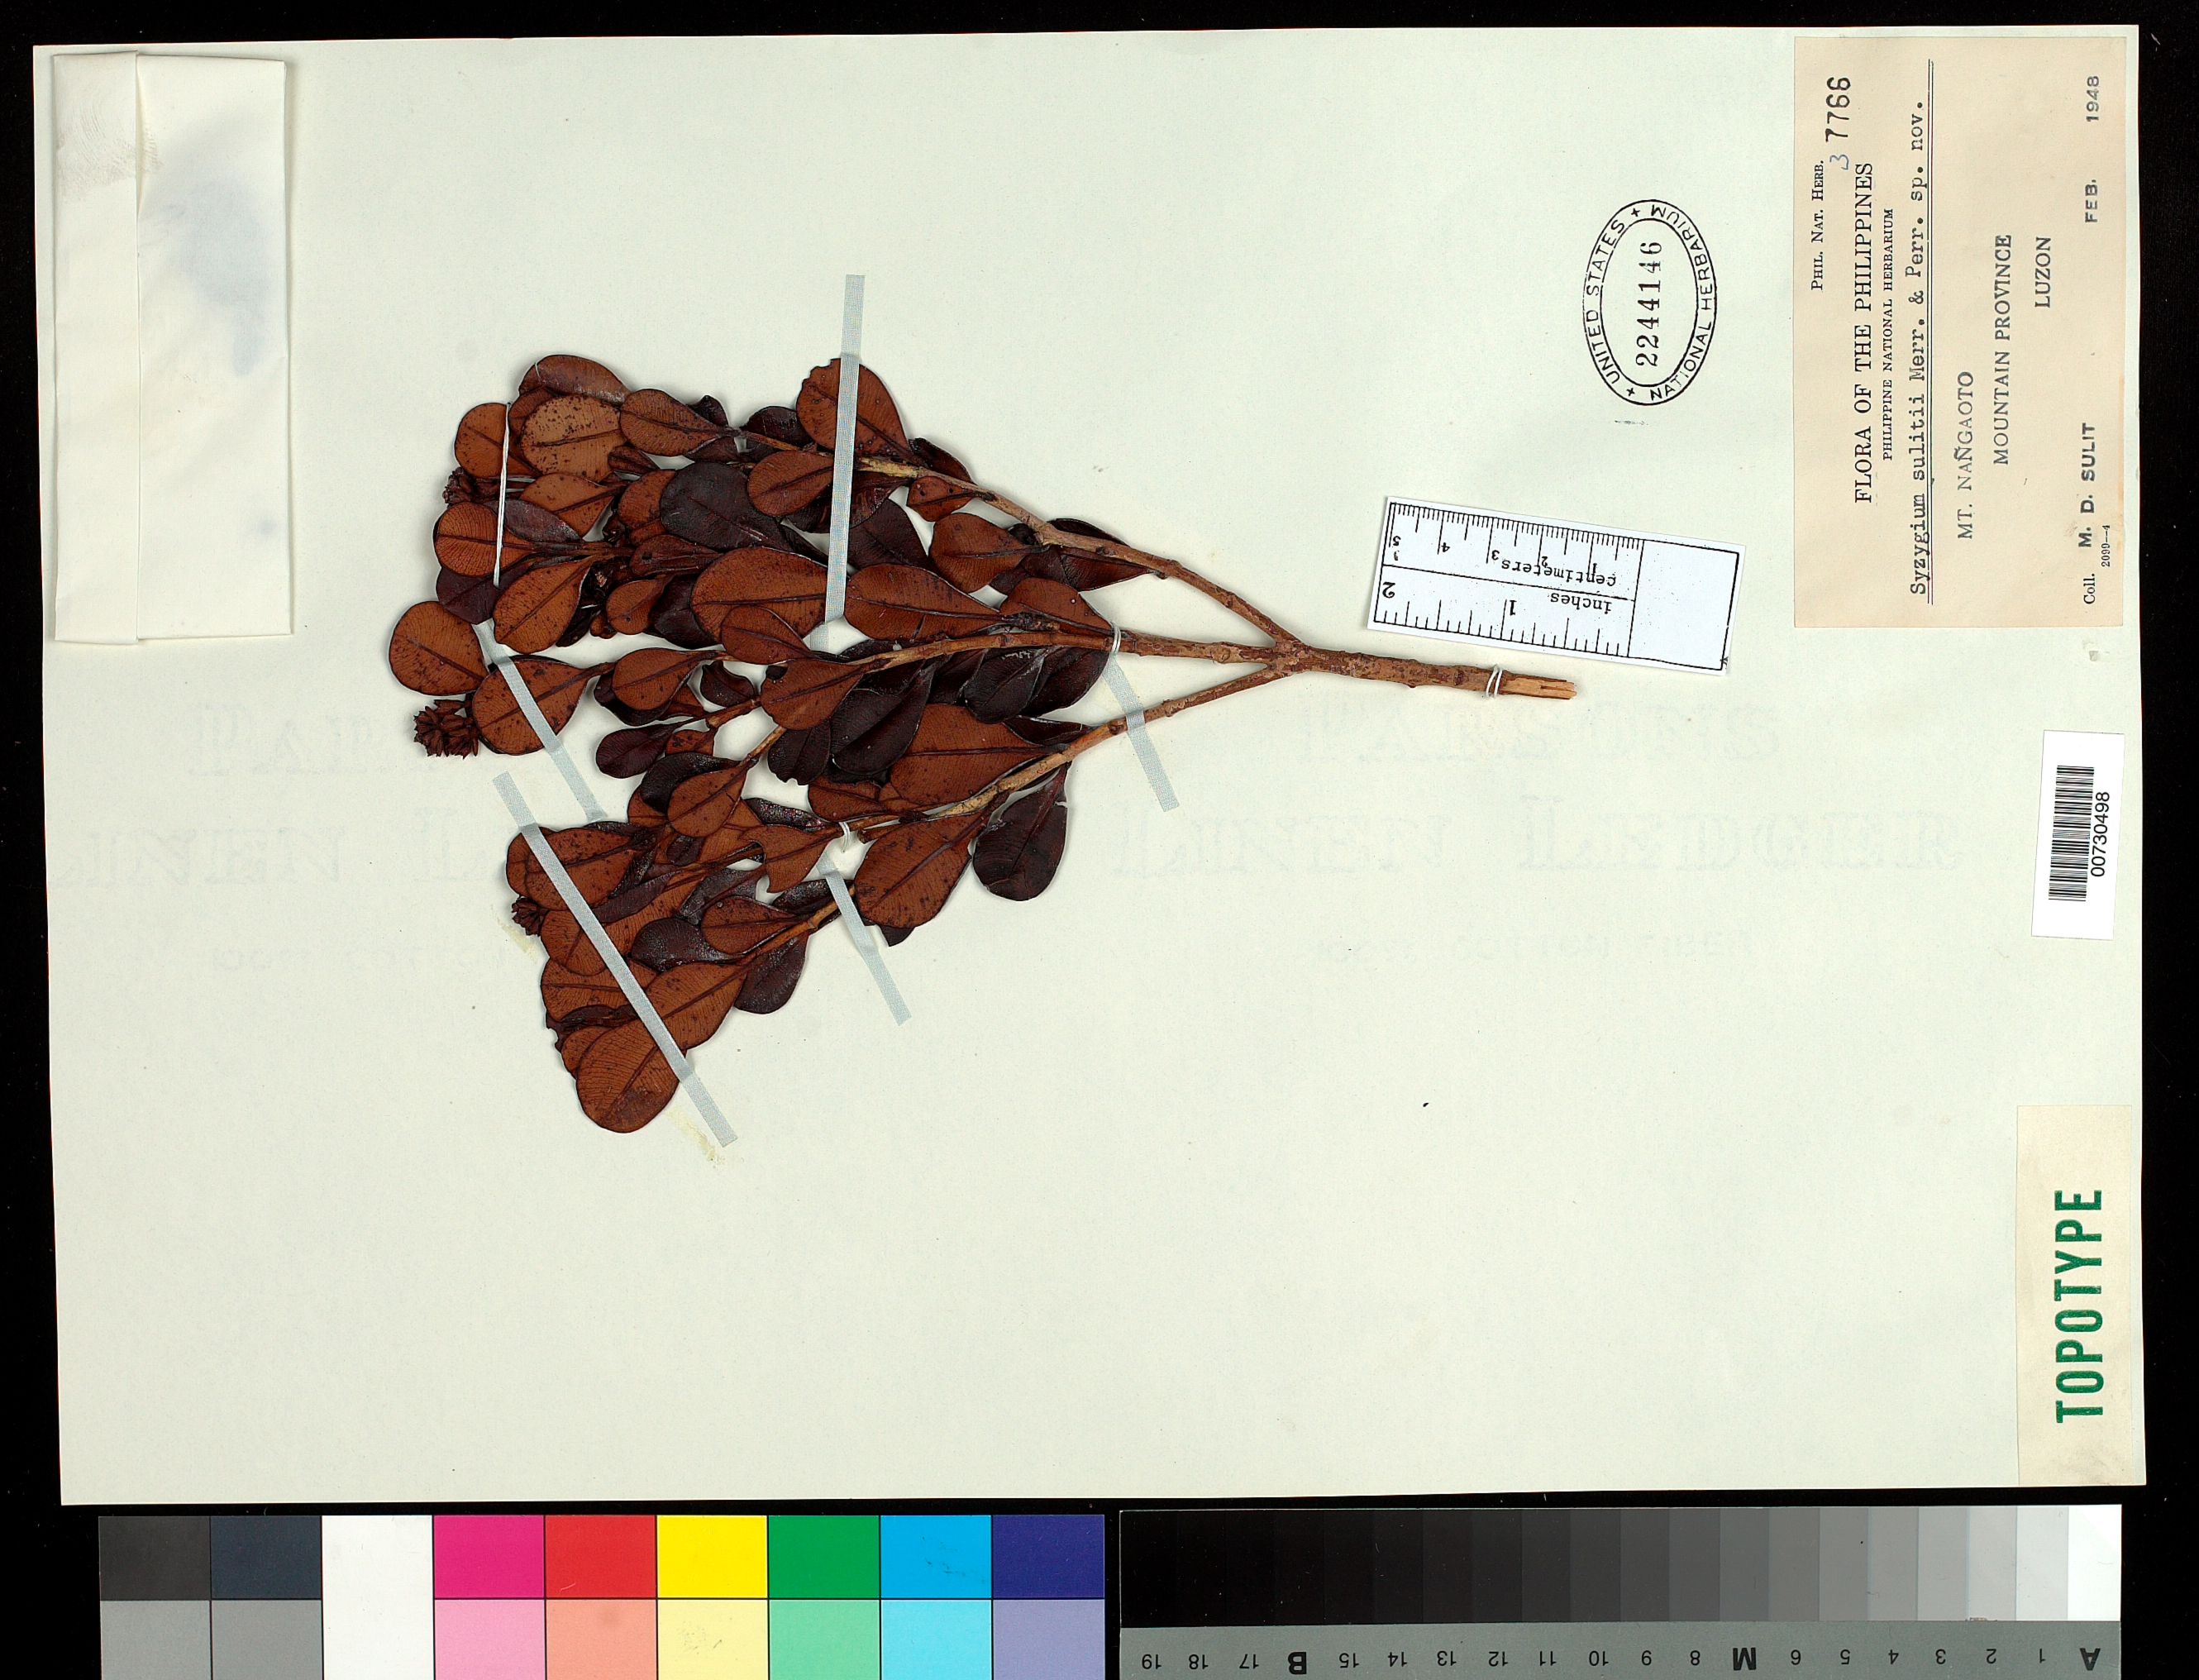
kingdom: Plantae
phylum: Tracheophyta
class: Magnoliopsida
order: Myrtales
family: Myrtaceae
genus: Syzygium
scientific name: Syzygium sulitii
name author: Merr.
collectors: M. Sulit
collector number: Phil. Nat. Herb. 37766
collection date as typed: Feb 1948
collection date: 1948-02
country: Philippines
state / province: Cordillera (Administrative Region)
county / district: Mountain province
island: Luzon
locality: Mt. Mañgaoto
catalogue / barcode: US 2244146